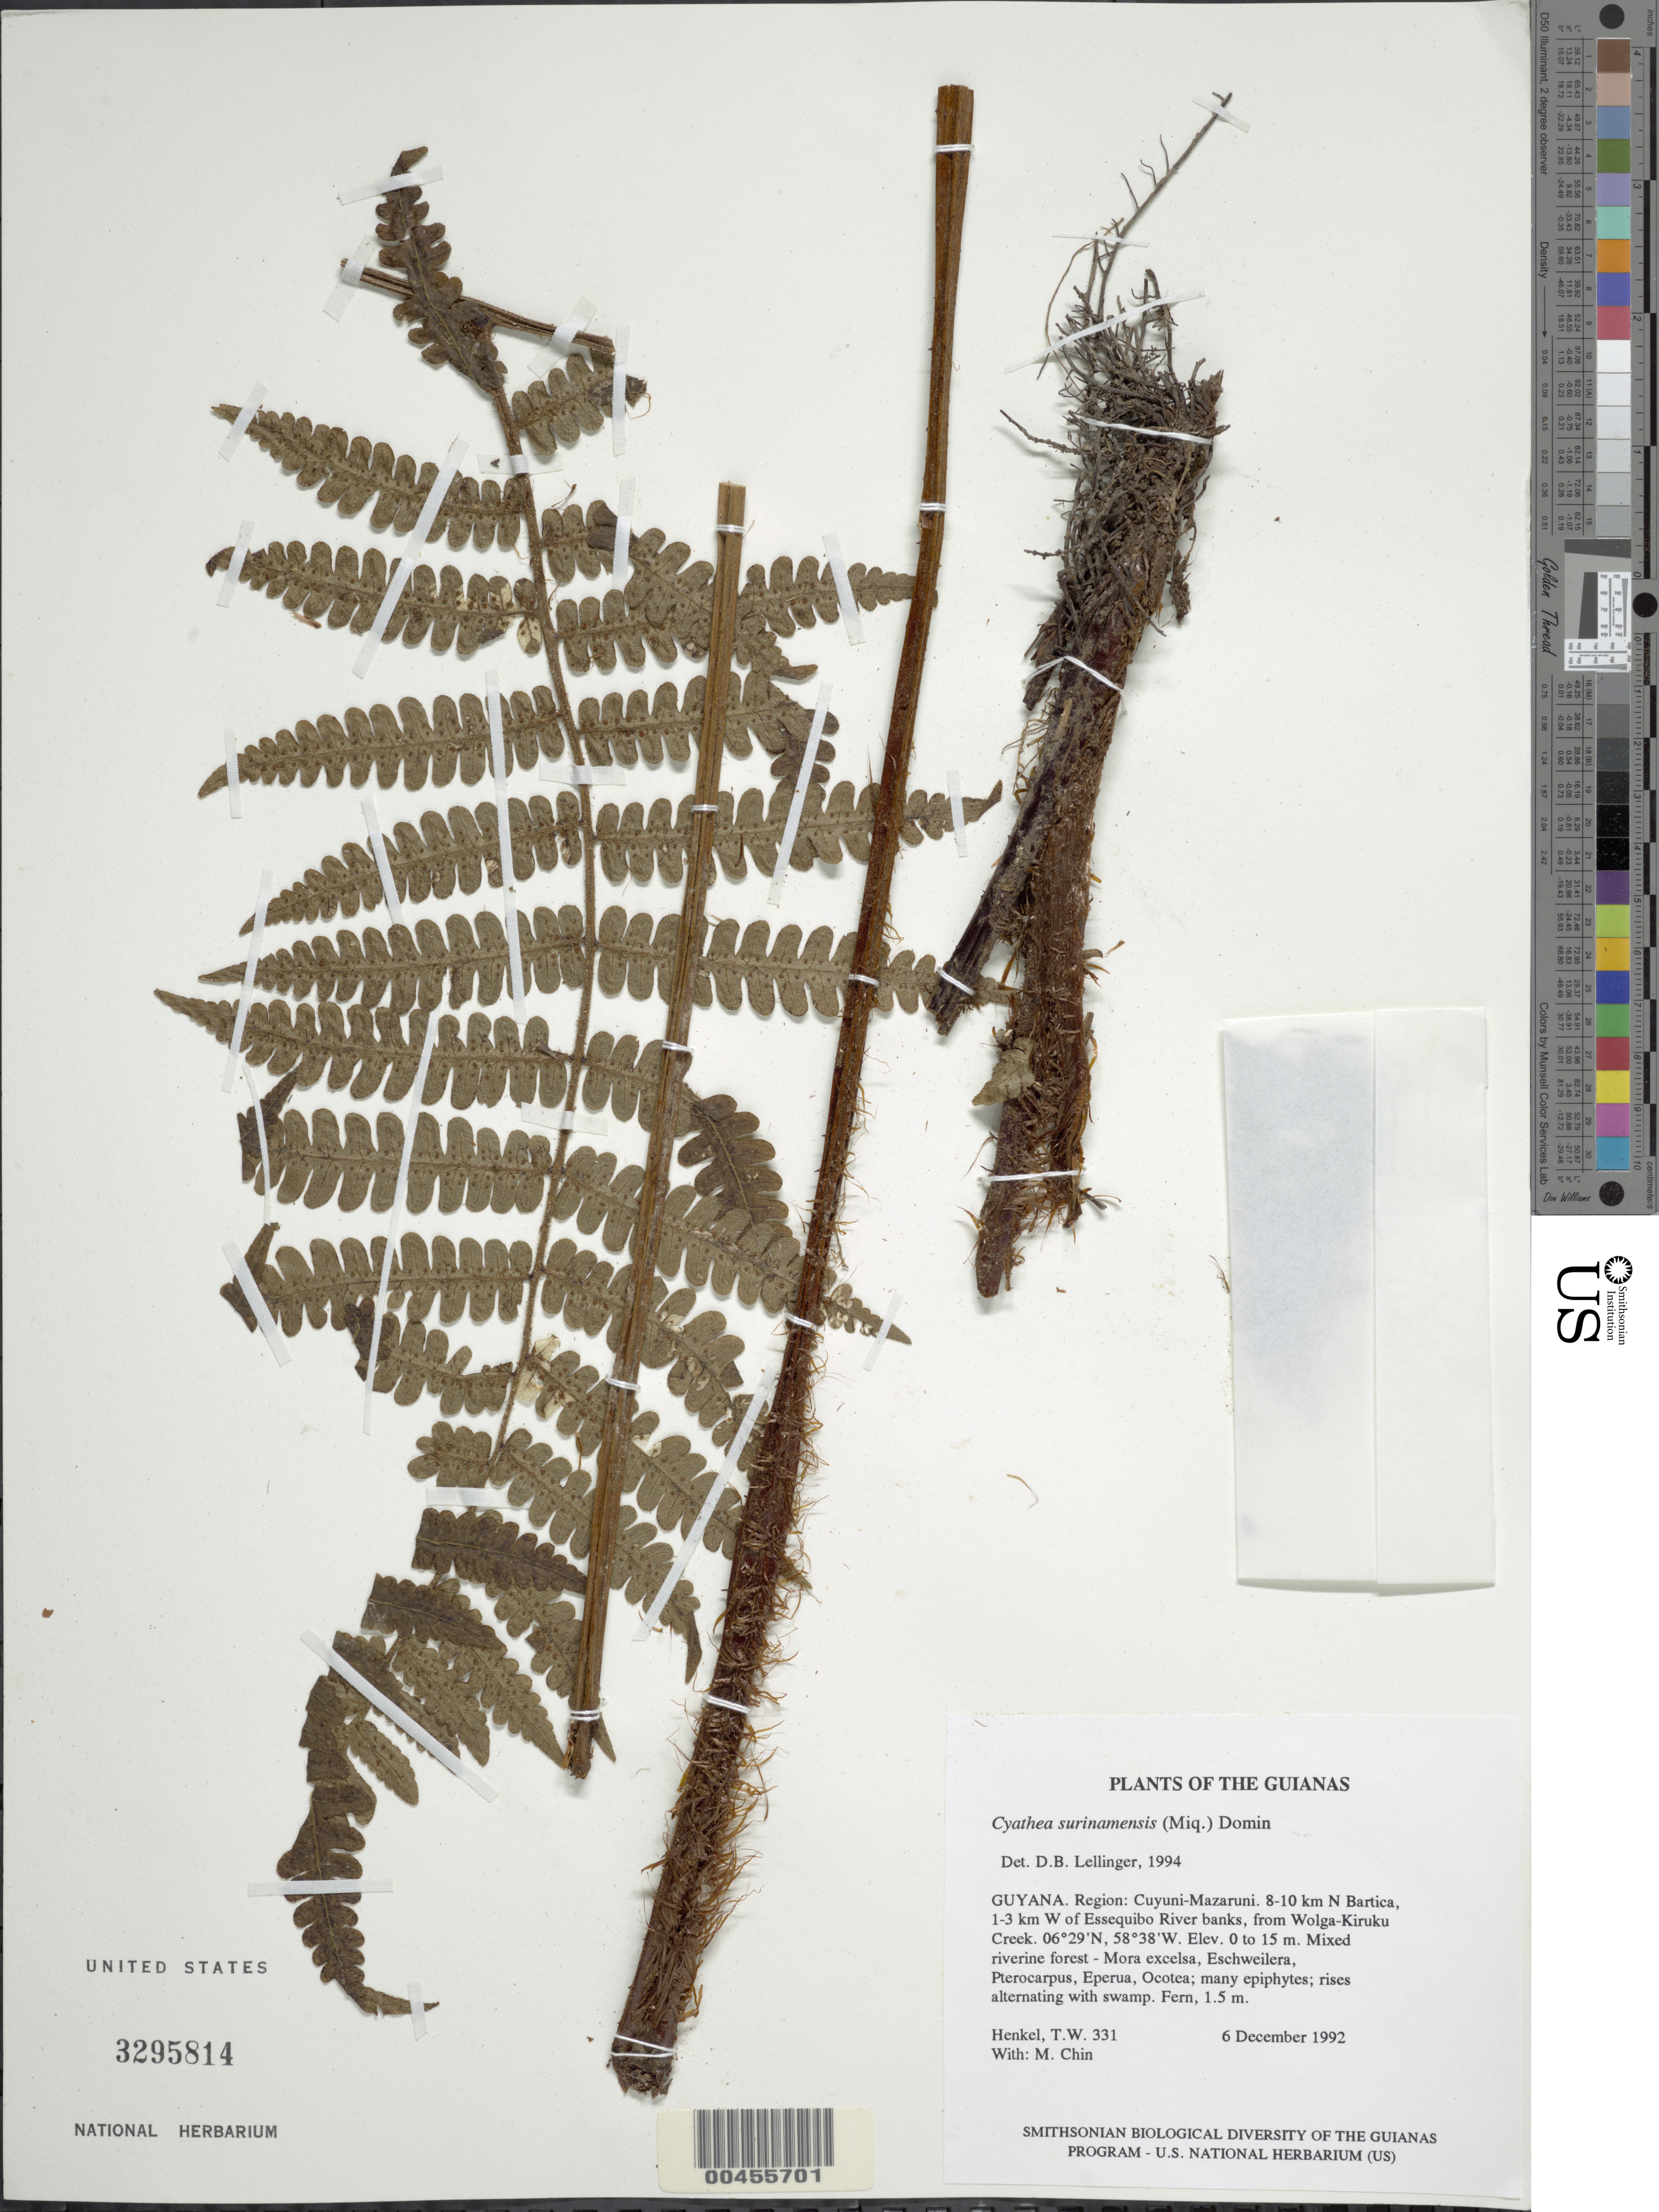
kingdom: Plantae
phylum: Tracheophyta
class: Polypodiopsida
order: Cyatheales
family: Cyatheaceae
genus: Cyathea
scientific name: Cyathea surinamensis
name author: (Miq.) Domin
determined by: Lellinger, David B., (BOT), Smithsonian Institution - National Museum of Natural History (UNITED STATES)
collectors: T. Henkel & M. Chin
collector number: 331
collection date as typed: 6 December 1992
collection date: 1992-12-06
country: Guyana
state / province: Cuyuni-Mazaruni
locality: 8-10 km N Bartica, 1-3 km W of Essequibo River banks, from Wolga-Kiruku Creek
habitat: Mixed riverine forest - Mora excelsa, Eschweilera, Pterocarpus, Eperua, Ocotea; many epiphytes; rises alternating with swamp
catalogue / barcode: US 3295814